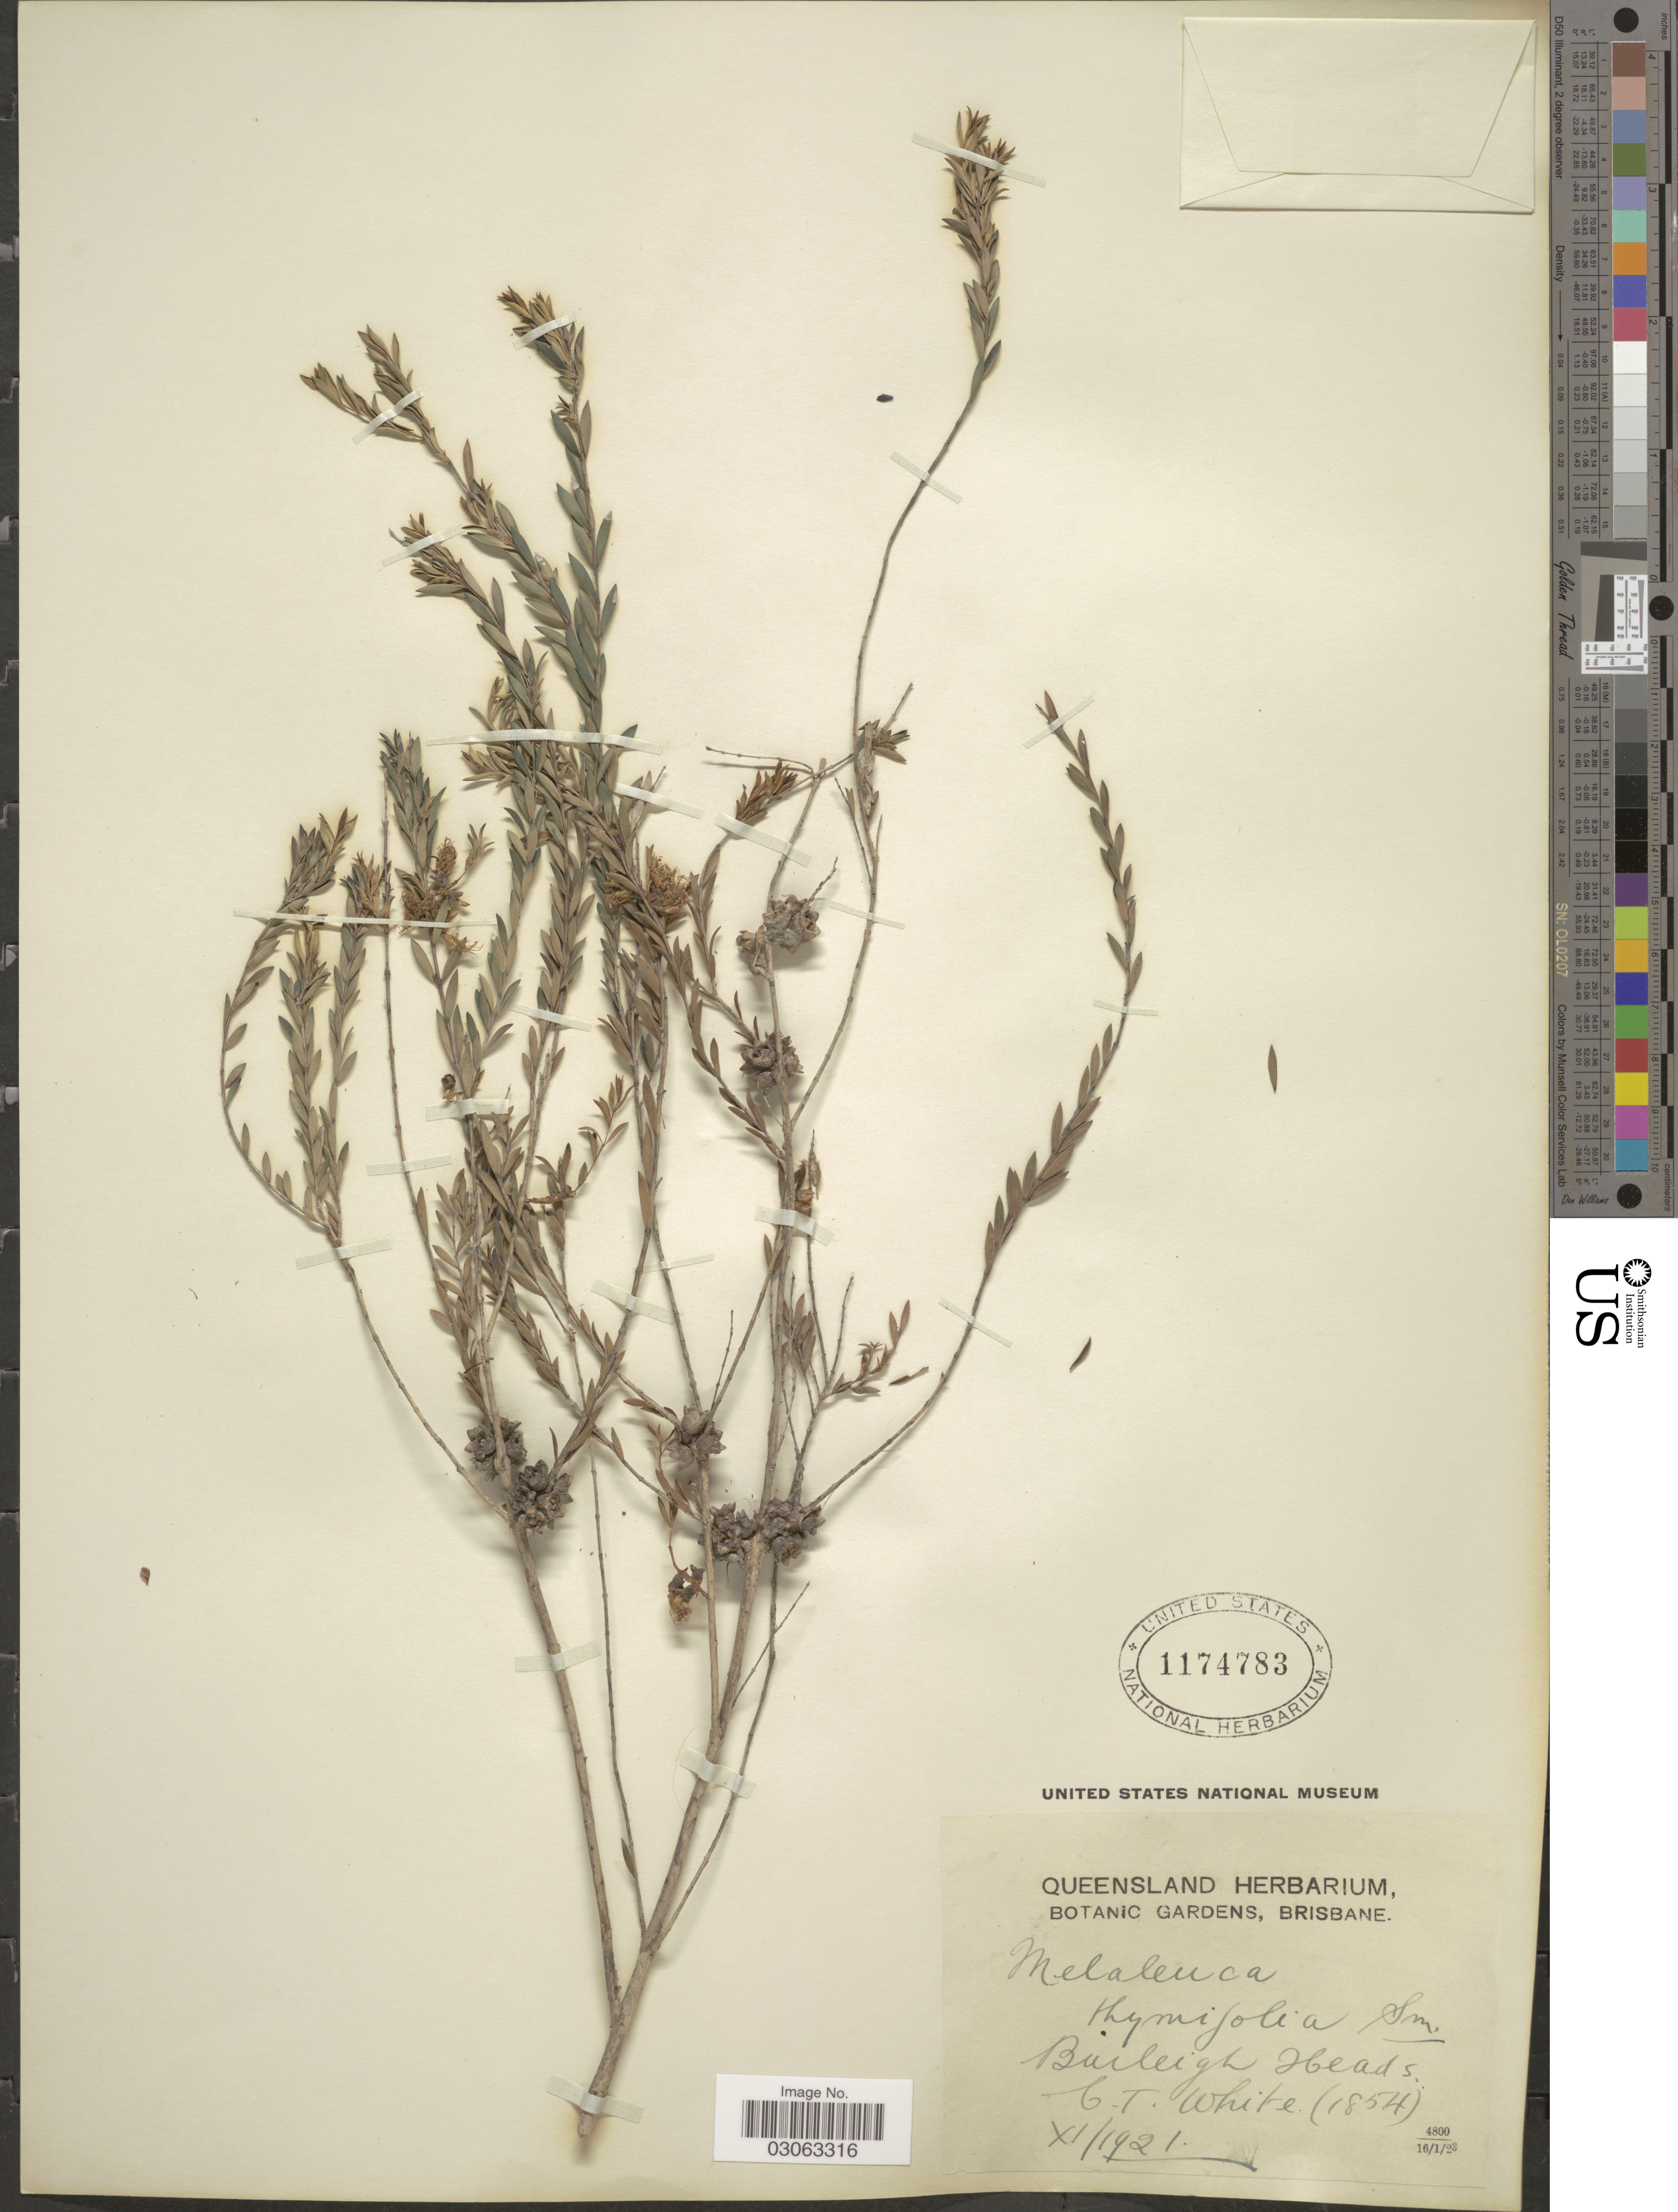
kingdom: Plantae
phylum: Tracheophyta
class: Magnoliopsida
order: Myrtales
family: Myrtaceae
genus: Melaleuca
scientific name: Melaleuca thymifolia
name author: L.S. Sm.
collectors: C. T. White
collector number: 1854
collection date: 1921-11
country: Australia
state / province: Queensland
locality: Baileigh Heads.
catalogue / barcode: US 1174783